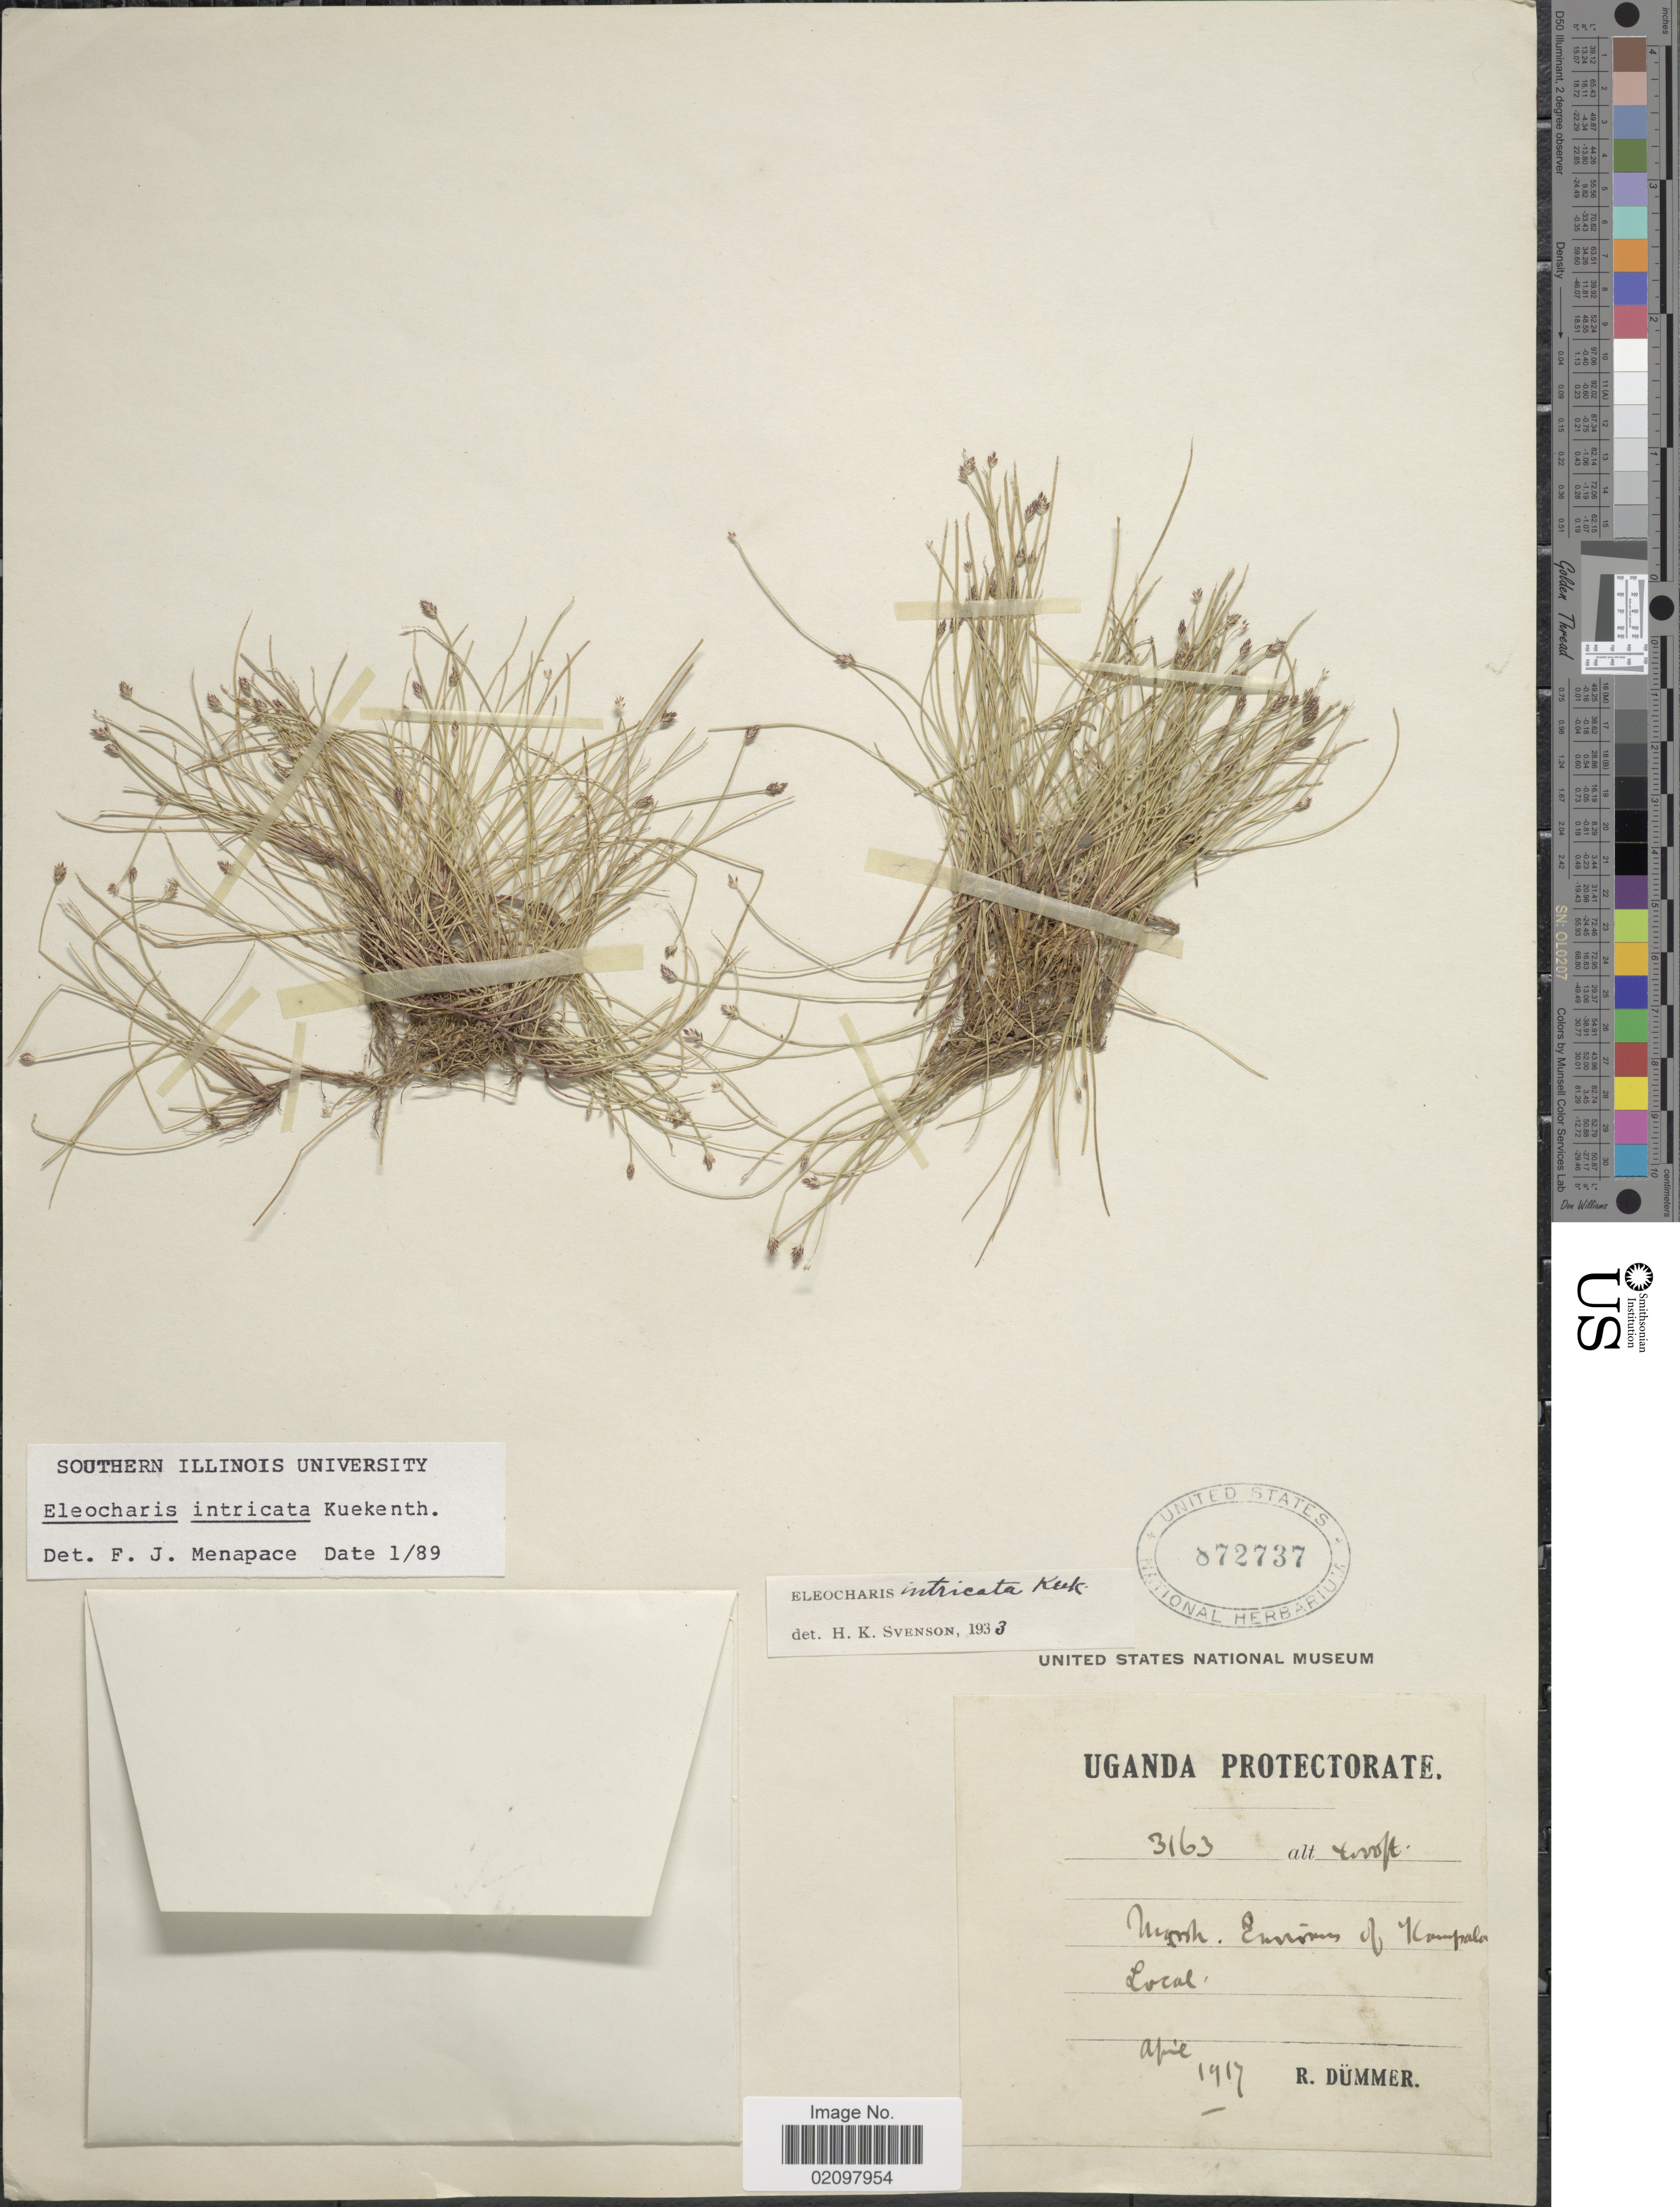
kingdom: Plantae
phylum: Tracheophyta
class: Liliopsida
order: Poales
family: Cyperaceae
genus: Eleocharis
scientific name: Eleocharis caduca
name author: (Delile) Schult.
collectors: R. A. Dümmer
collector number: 3163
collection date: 1917-04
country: Uganda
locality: Uganda Protectorate, Marsh. Environs of Kampala, Local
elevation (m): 1219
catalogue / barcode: US 872737